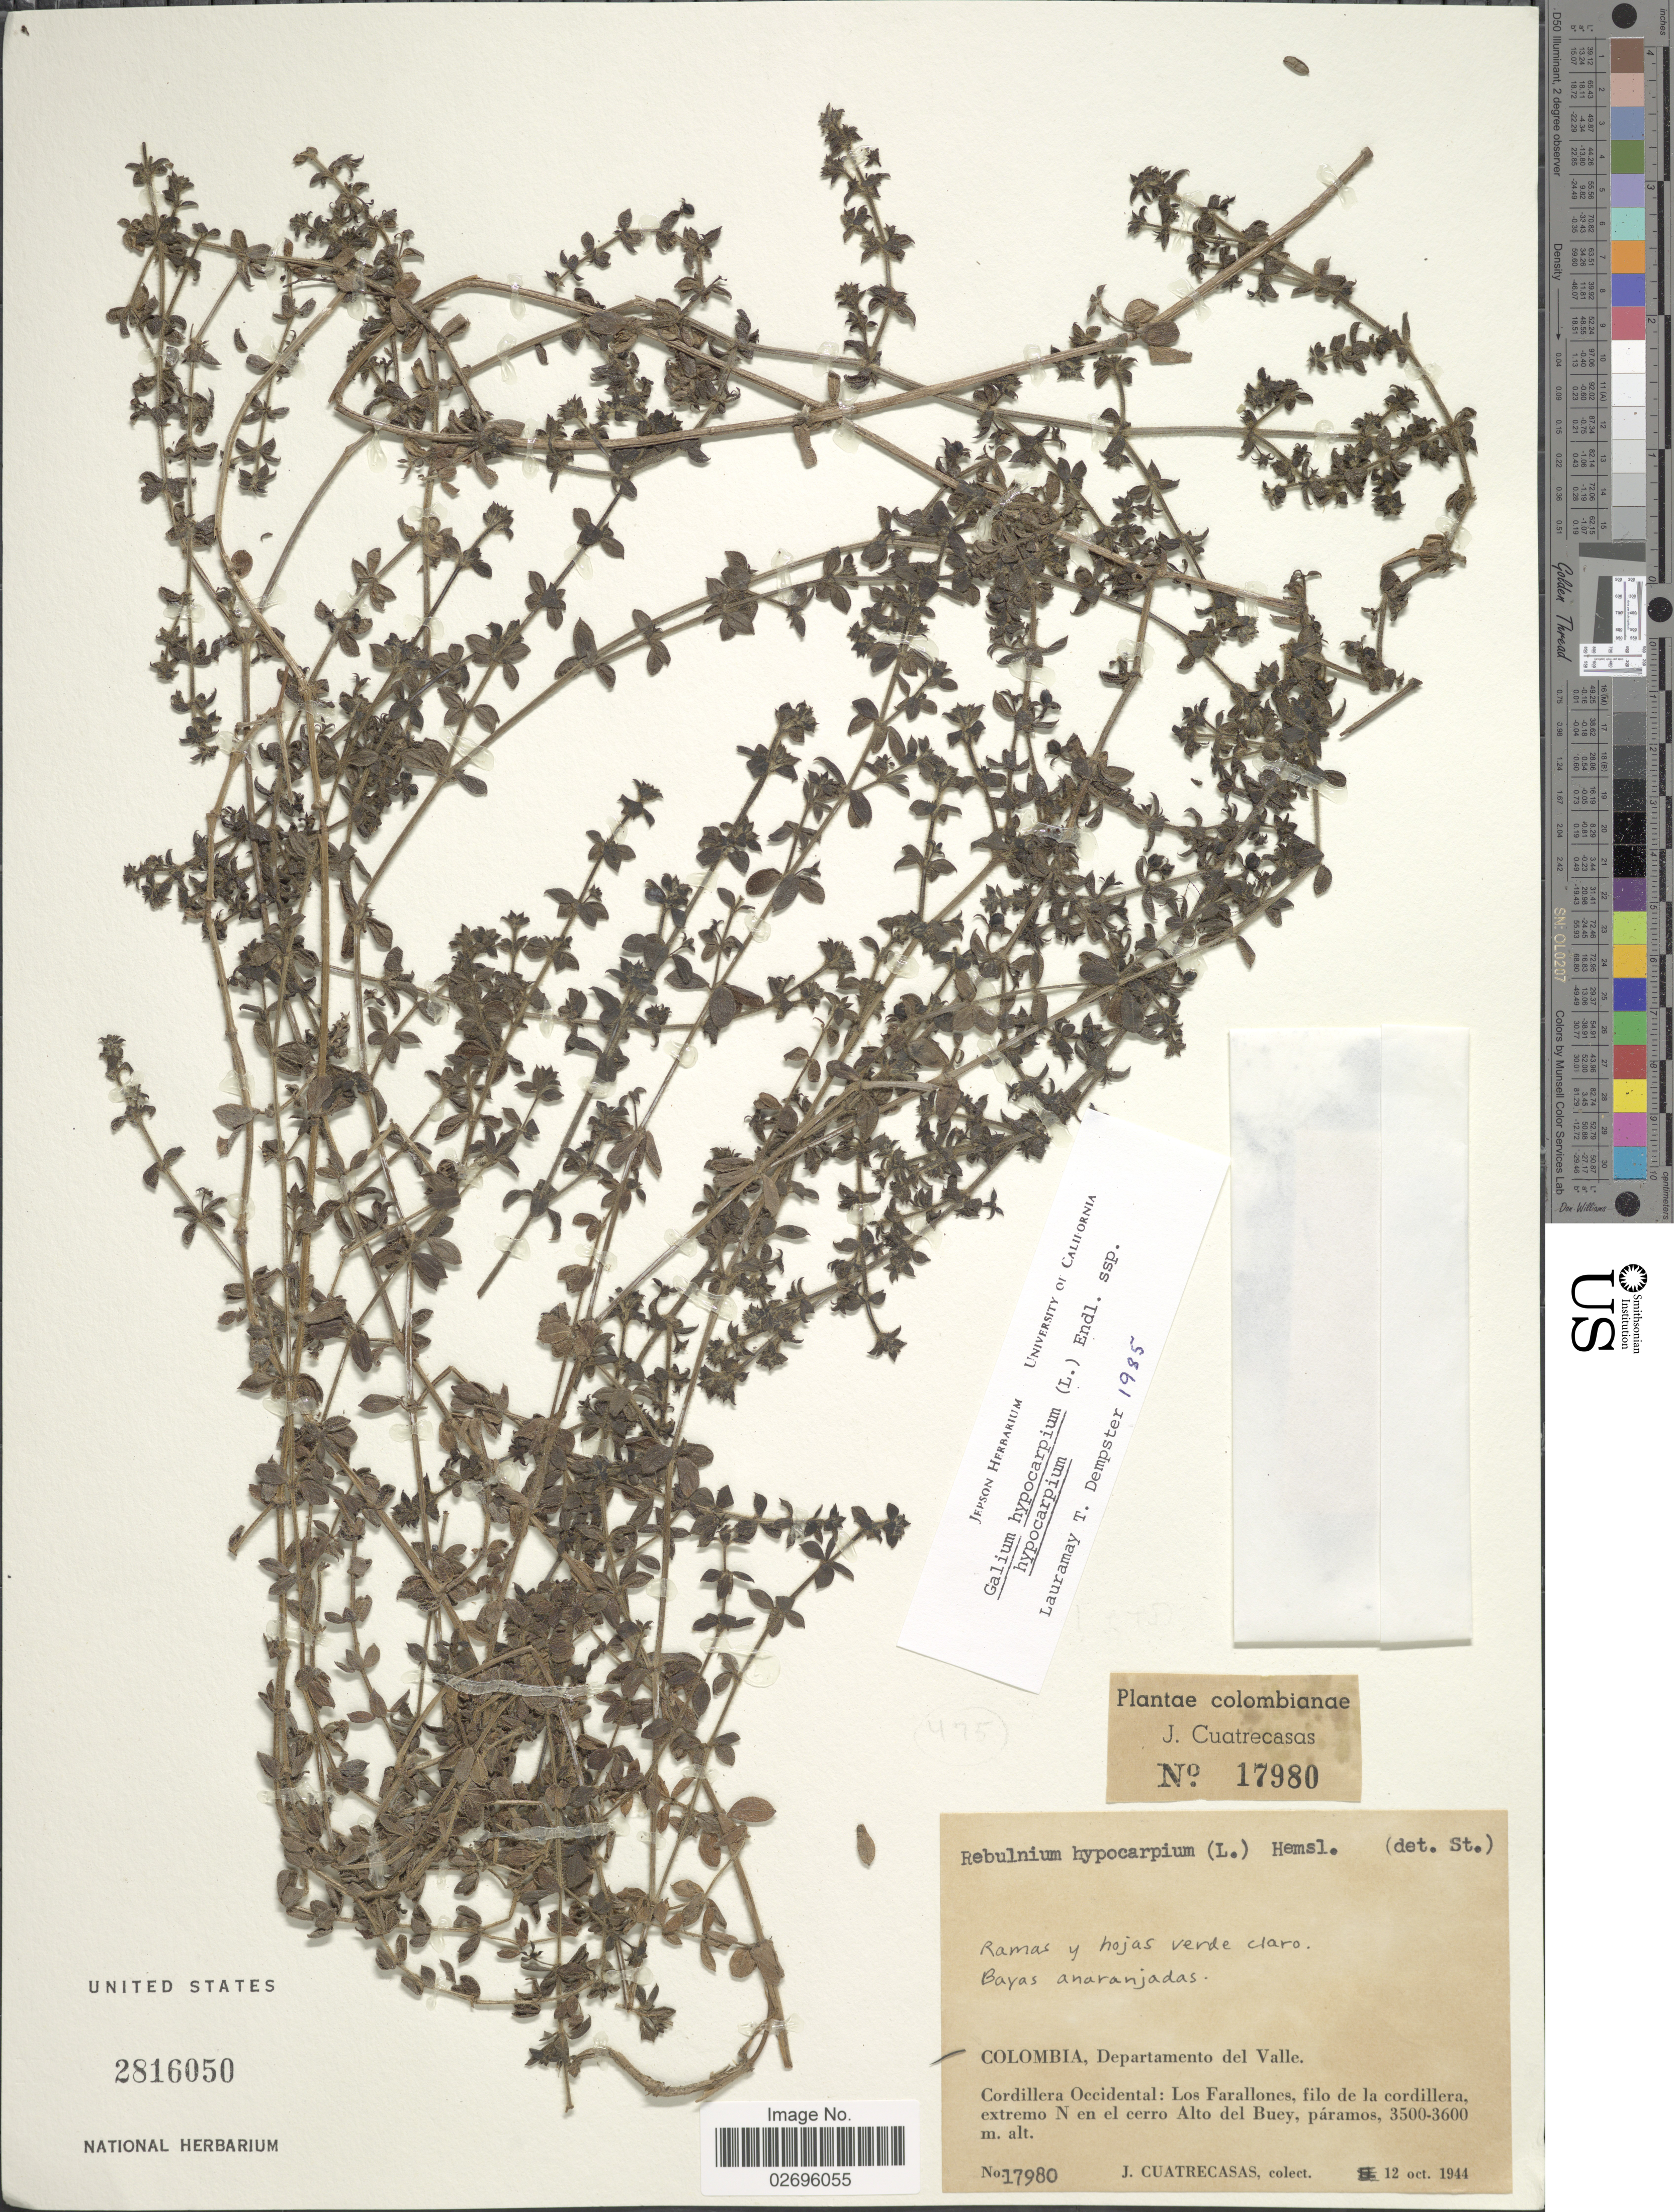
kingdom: Plantae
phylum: Tracheophyta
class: Magnoliopsida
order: Gentianales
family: Rubiaceae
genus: Galium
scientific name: Galium hypocarpium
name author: (L.) Endl. ex Griseb.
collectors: J. Cuatrecasas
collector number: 17980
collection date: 1944-10-12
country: Colombia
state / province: Valle del Cauca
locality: Departamento del Valle. Cordillera Occidental: Los Farallones, filo de la cordillera, extremo N en el cerro Alto del Buey, paramos.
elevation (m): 3500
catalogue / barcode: US 2816050